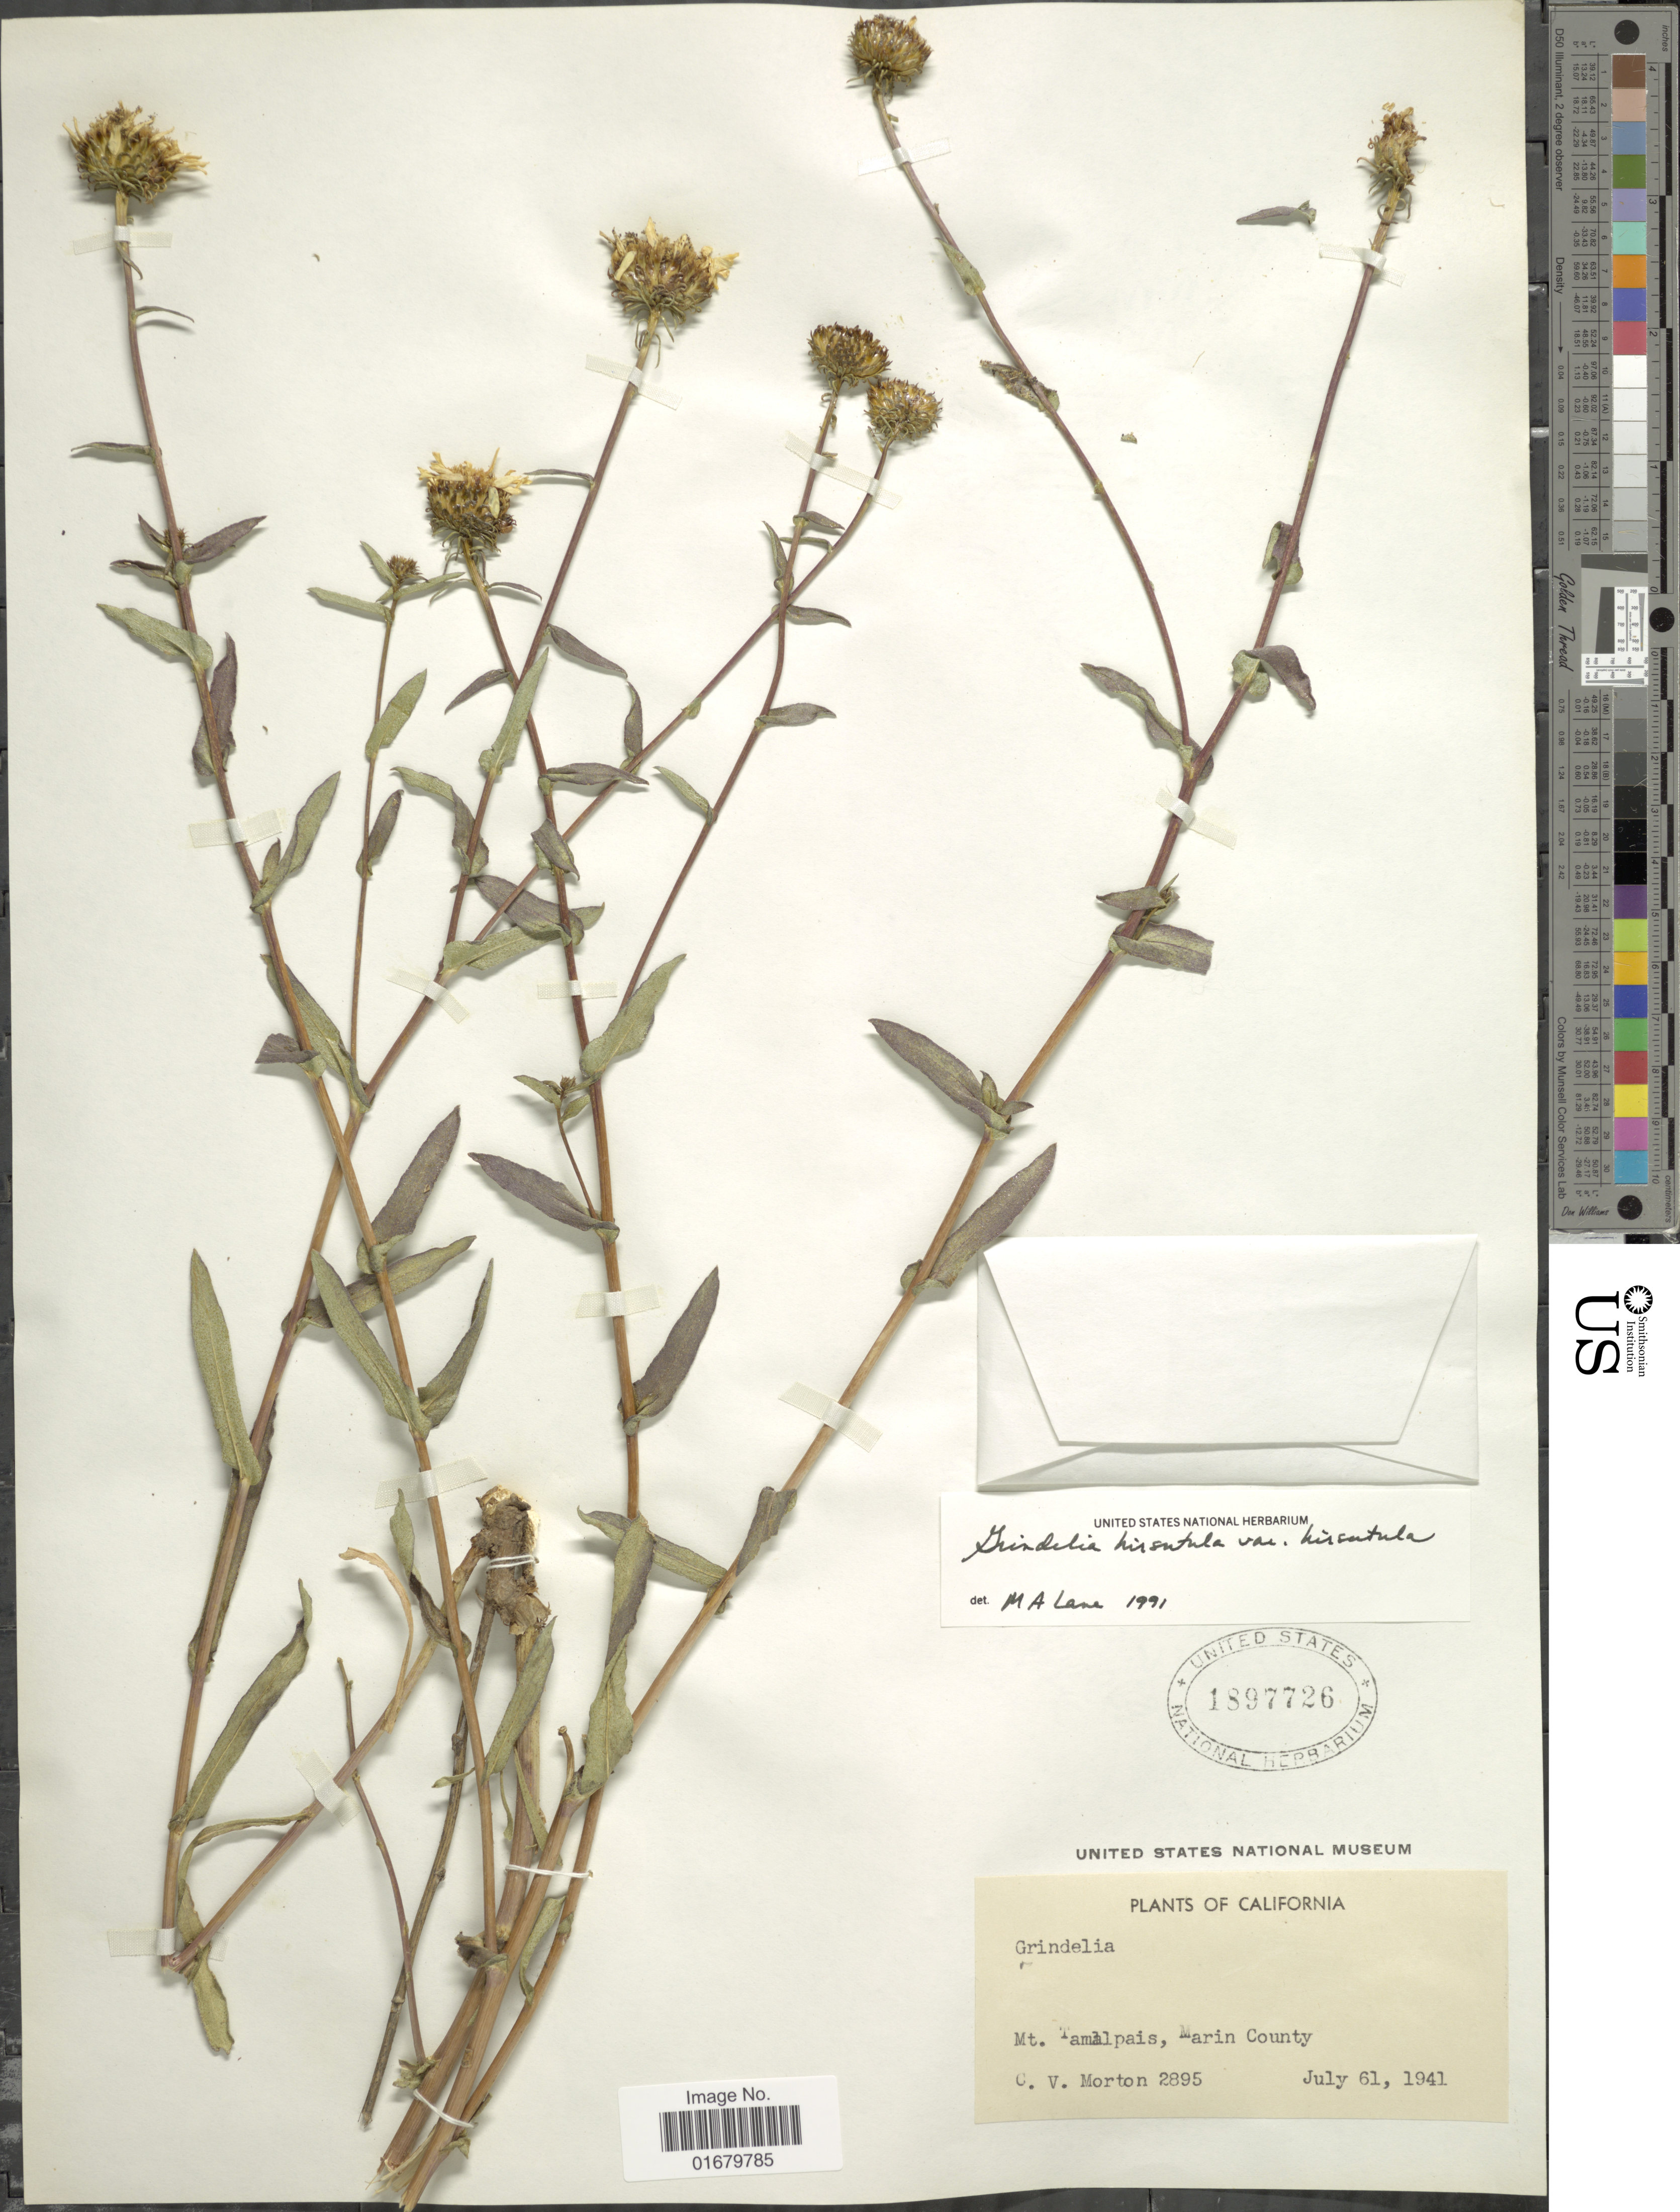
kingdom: Plantae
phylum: Tracheophyta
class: Magnoliopsida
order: Asterales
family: Asteraceae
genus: Grindelia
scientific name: Grindelia hirsutula var. hirsutula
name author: Hook. & Arn.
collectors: C. V. Morton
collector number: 2895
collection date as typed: July 61, 1941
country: United States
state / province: California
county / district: Marin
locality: Mt. Tamalpais, Marin County.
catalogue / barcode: US 1897726